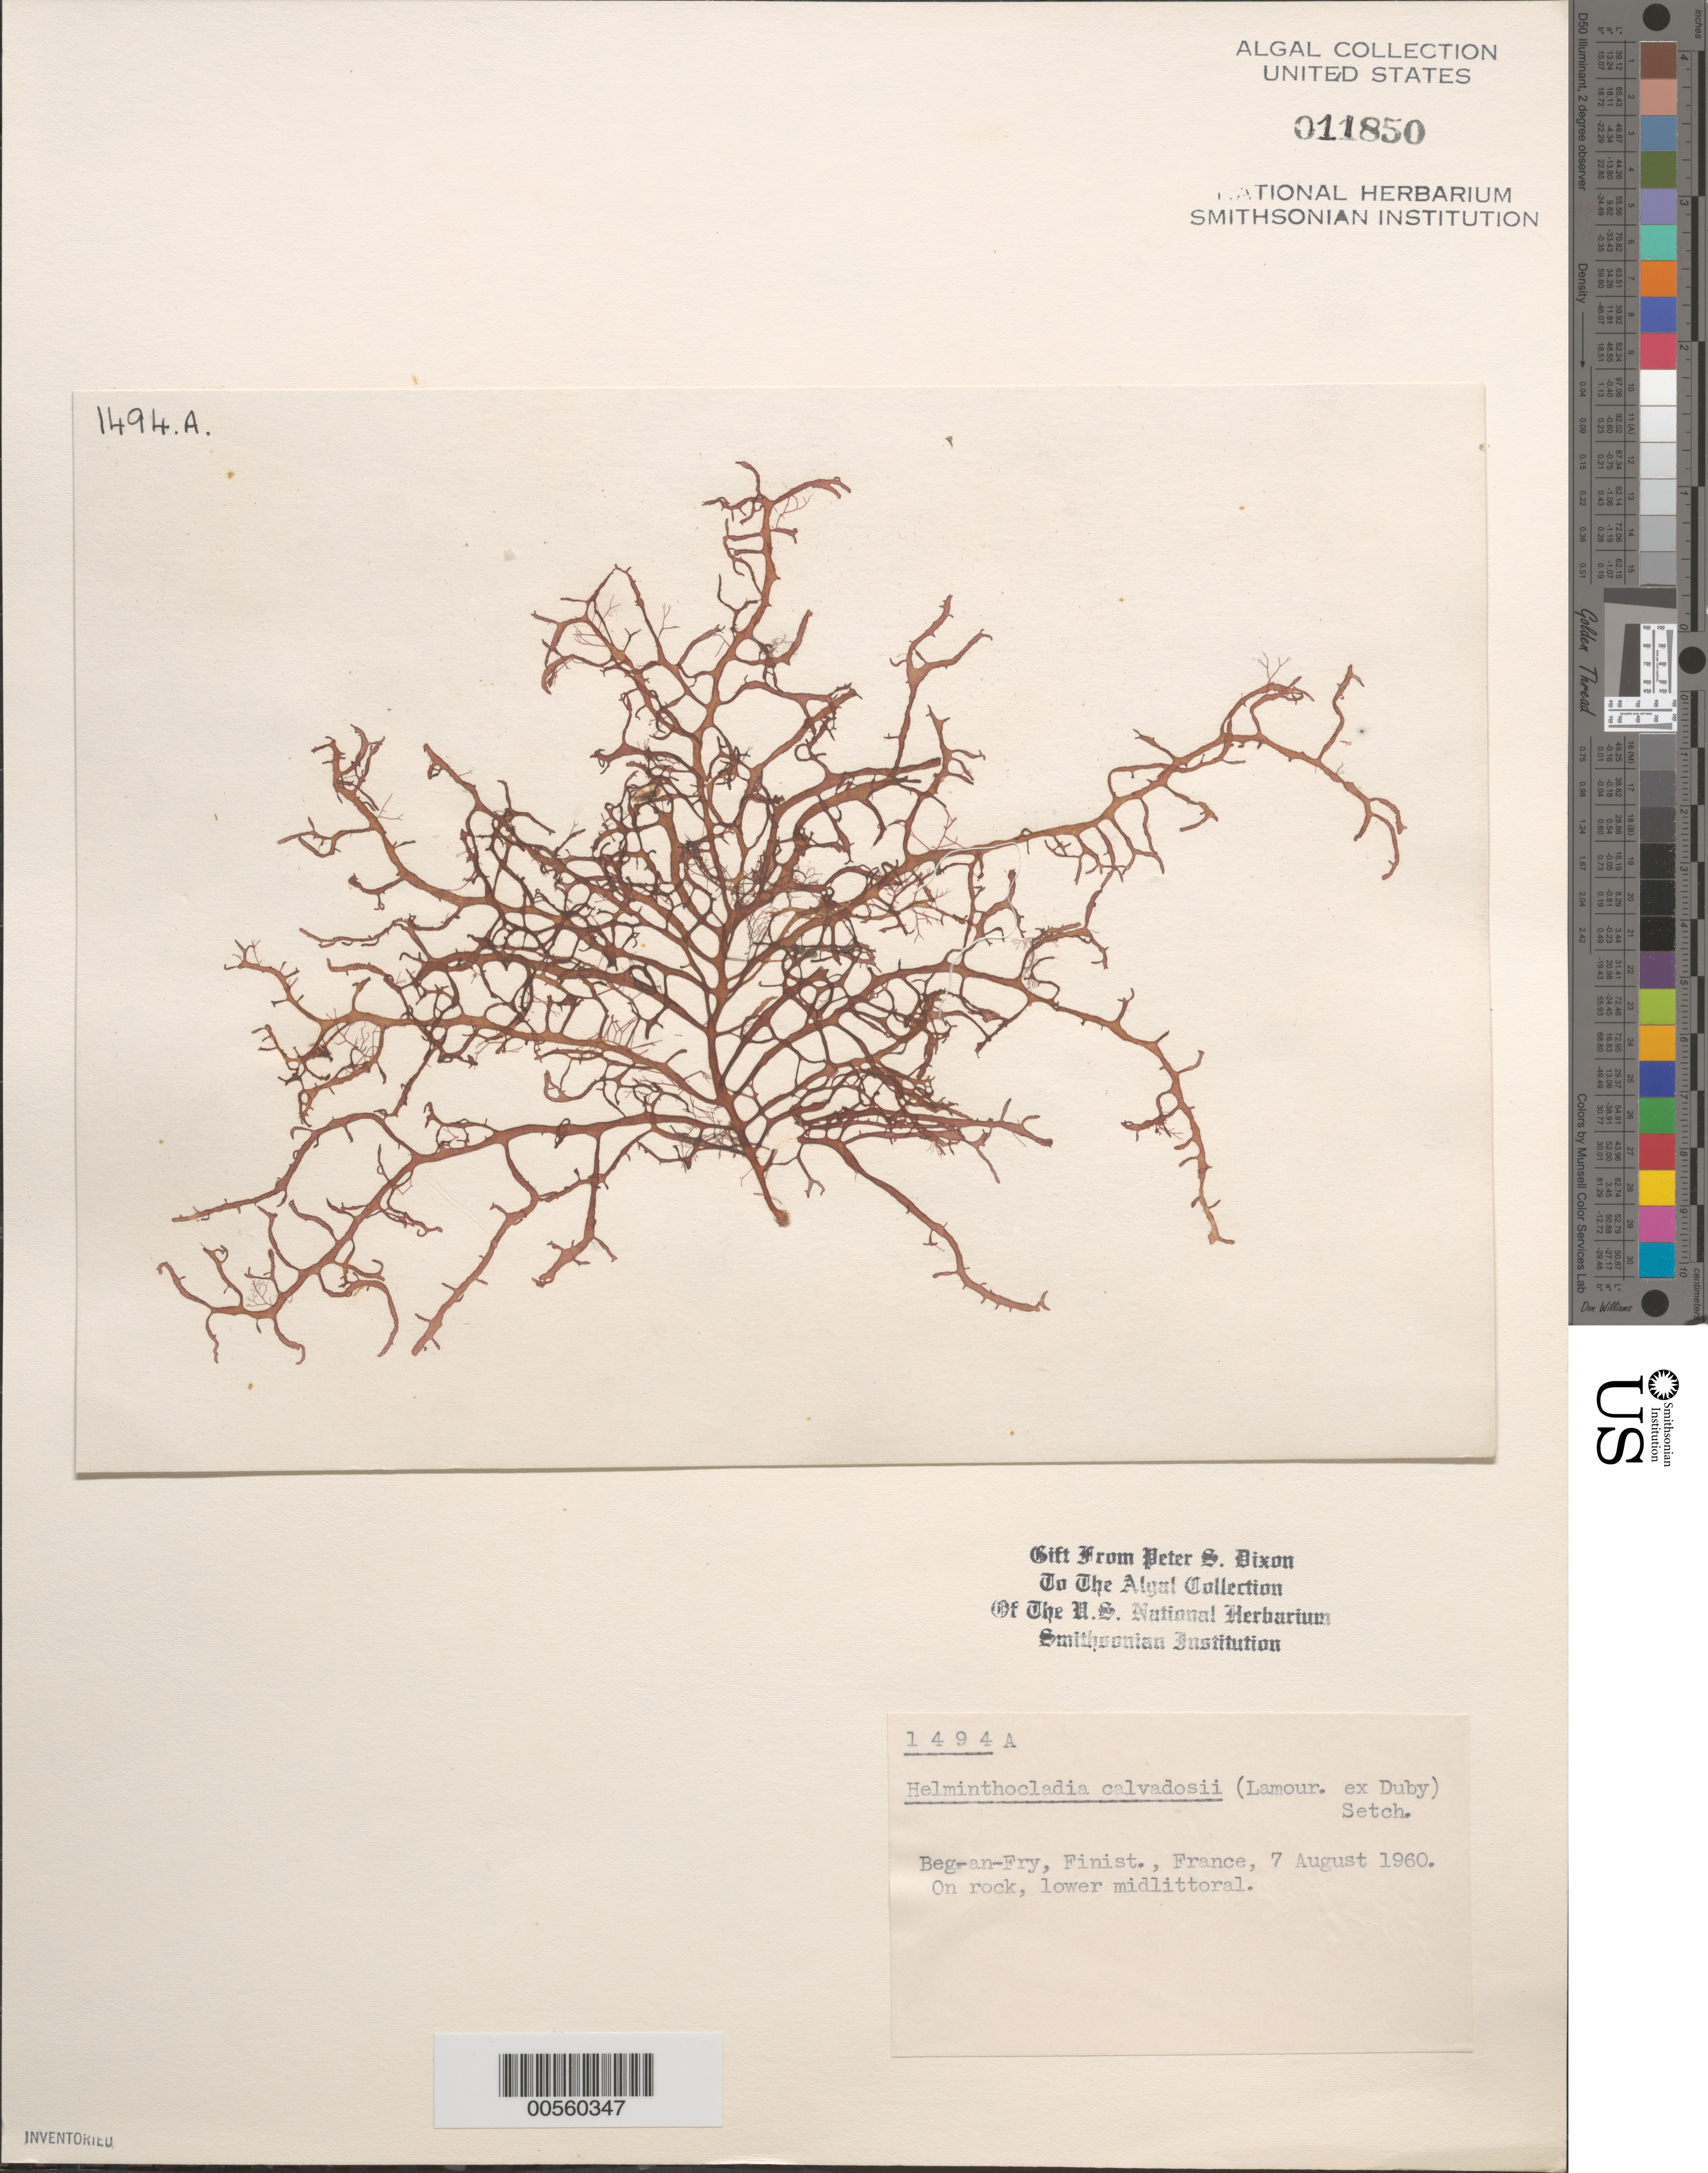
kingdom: Plantae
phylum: Rhodophyta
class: Florideophyceae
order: Nemaliales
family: Liagoraceae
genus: Helminthocladia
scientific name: Helminthocladia calvadosii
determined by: Dixon, P. S.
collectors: P. S. Dixon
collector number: PSD 1494a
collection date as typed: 07 Aug 1960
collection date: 1960-08-07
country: France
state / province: Bretagne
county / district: Finistère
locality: Beg-an-Fry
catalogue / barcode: US 11850